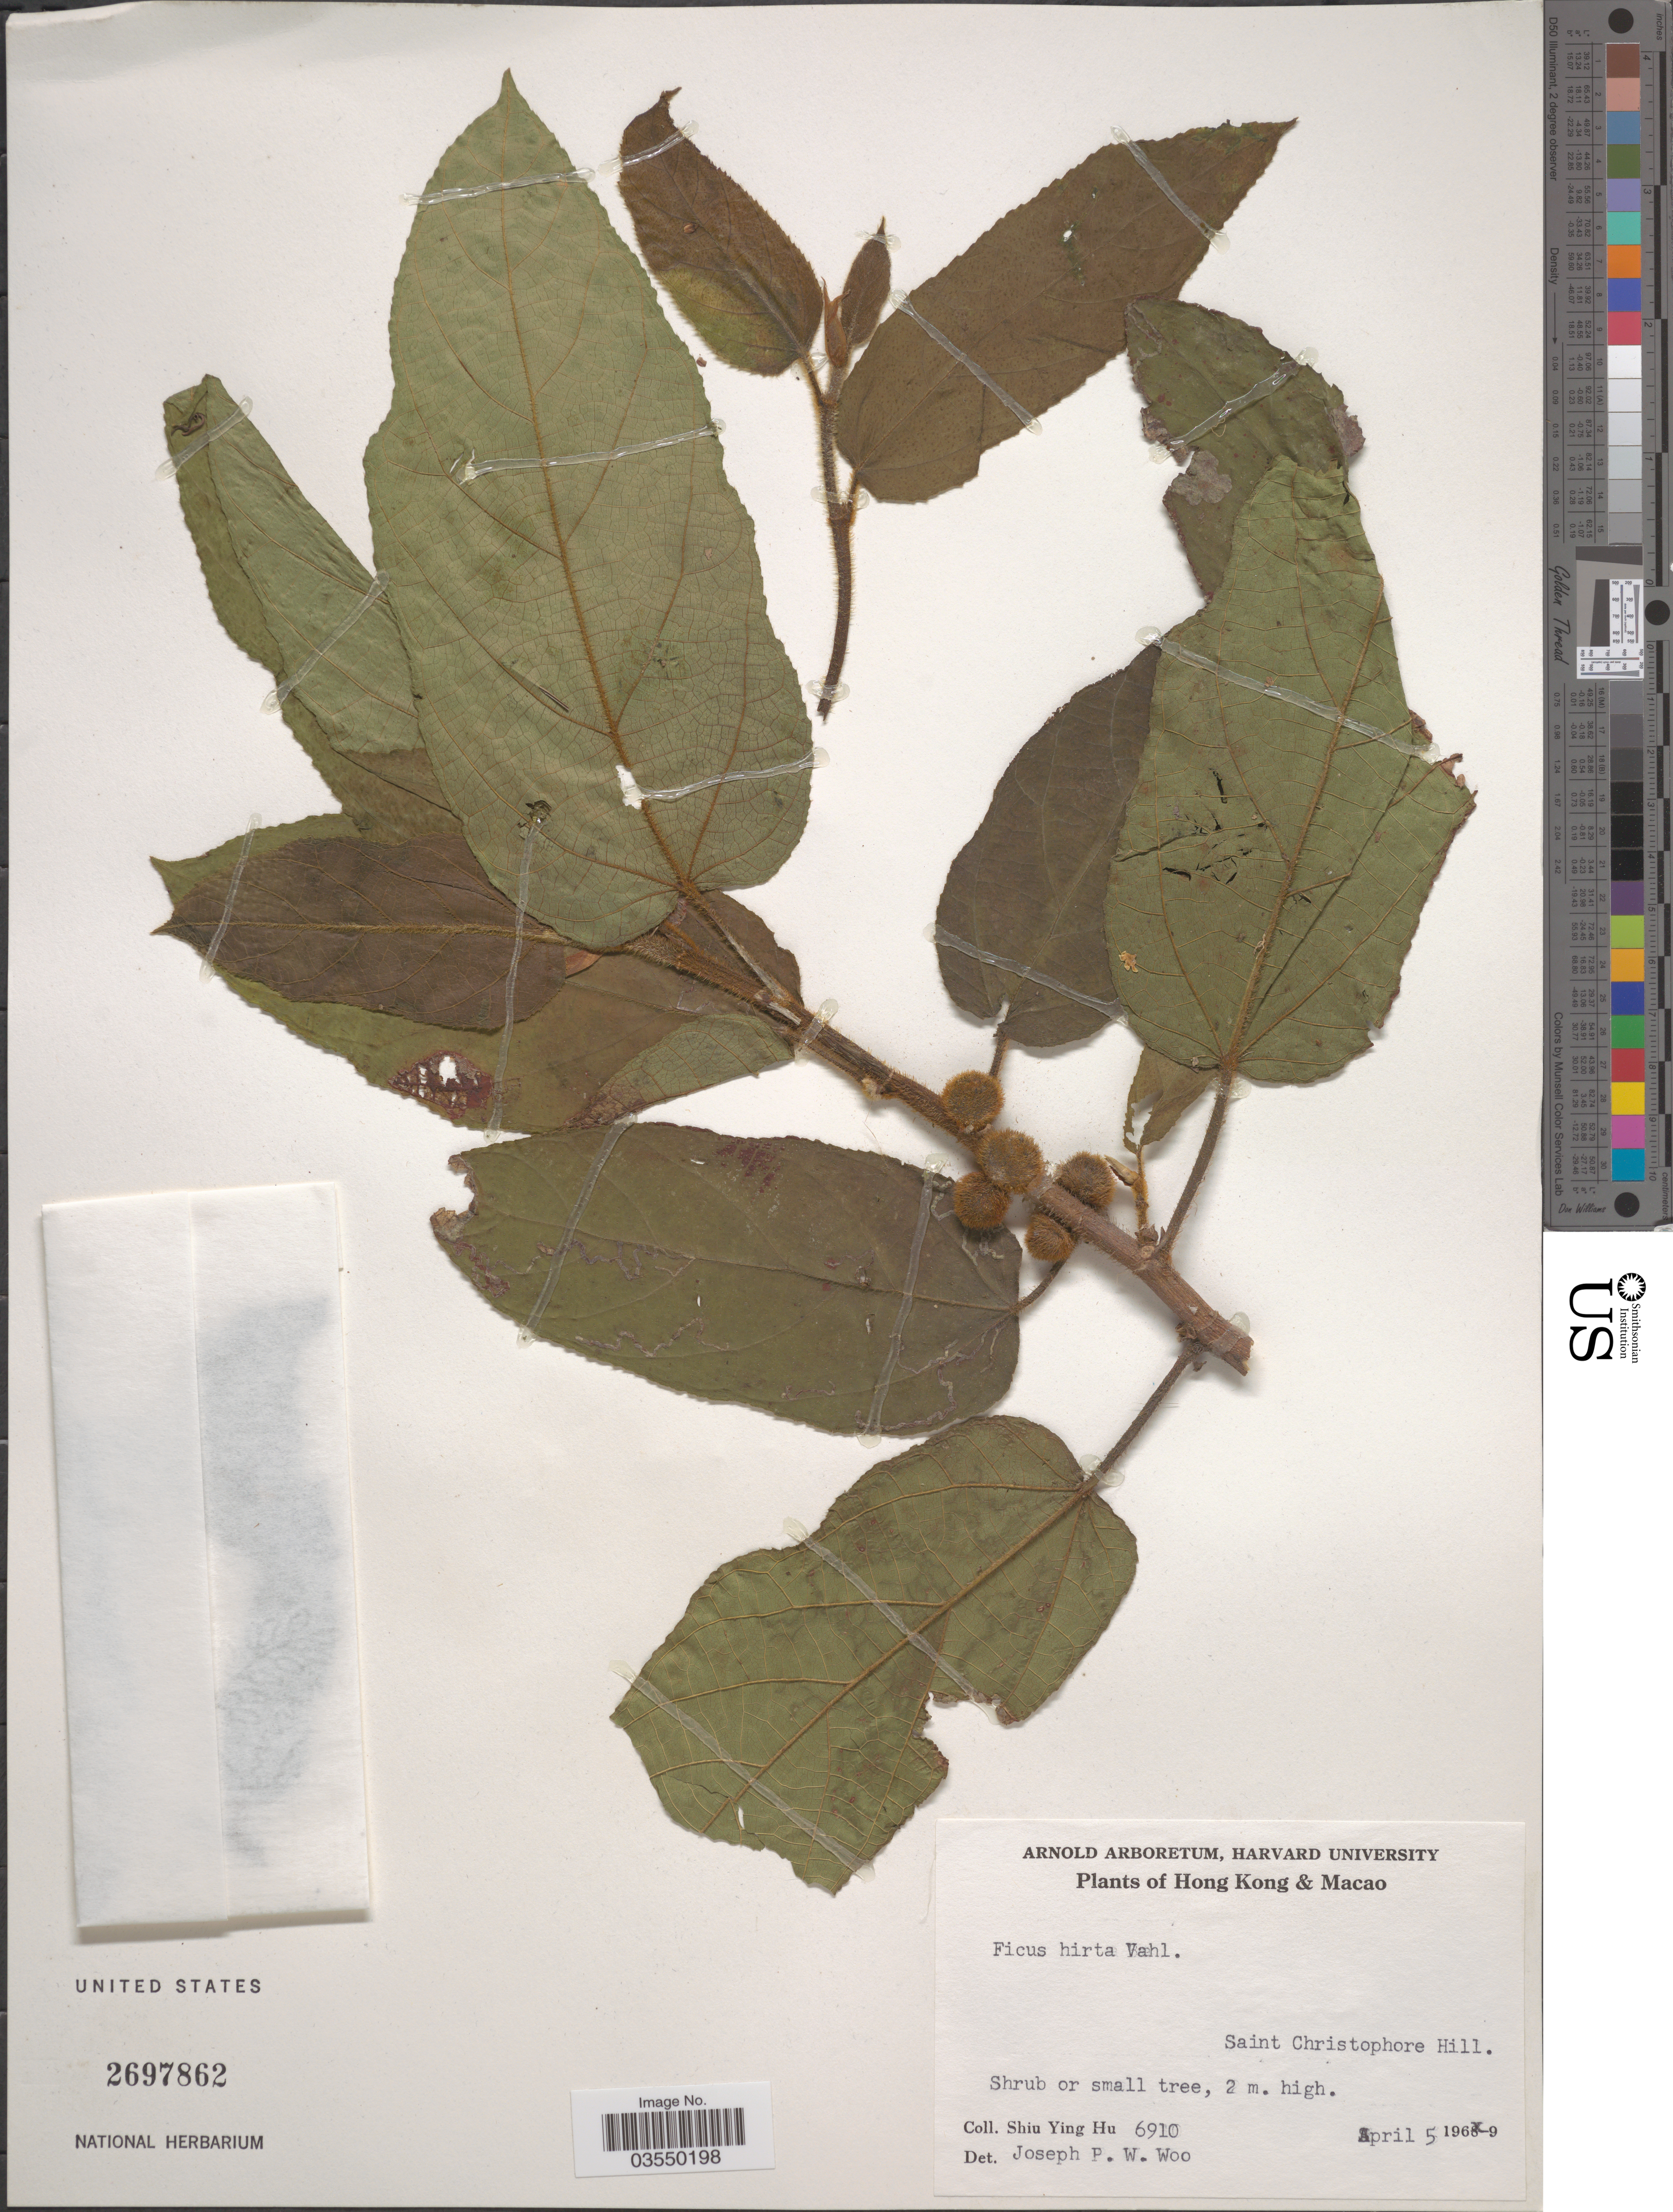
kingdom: Plantae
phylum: Tracheophyta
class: Magnoliopsida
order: Rosales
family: Moraceae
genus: Ficus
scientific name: Ficus hirta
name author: Vahl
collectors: S. Y. Hu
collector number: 6910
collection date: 1969-04-05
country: China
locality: Hong Kong & Macao. Saint Christophore Hill.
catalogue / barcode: US 2697862